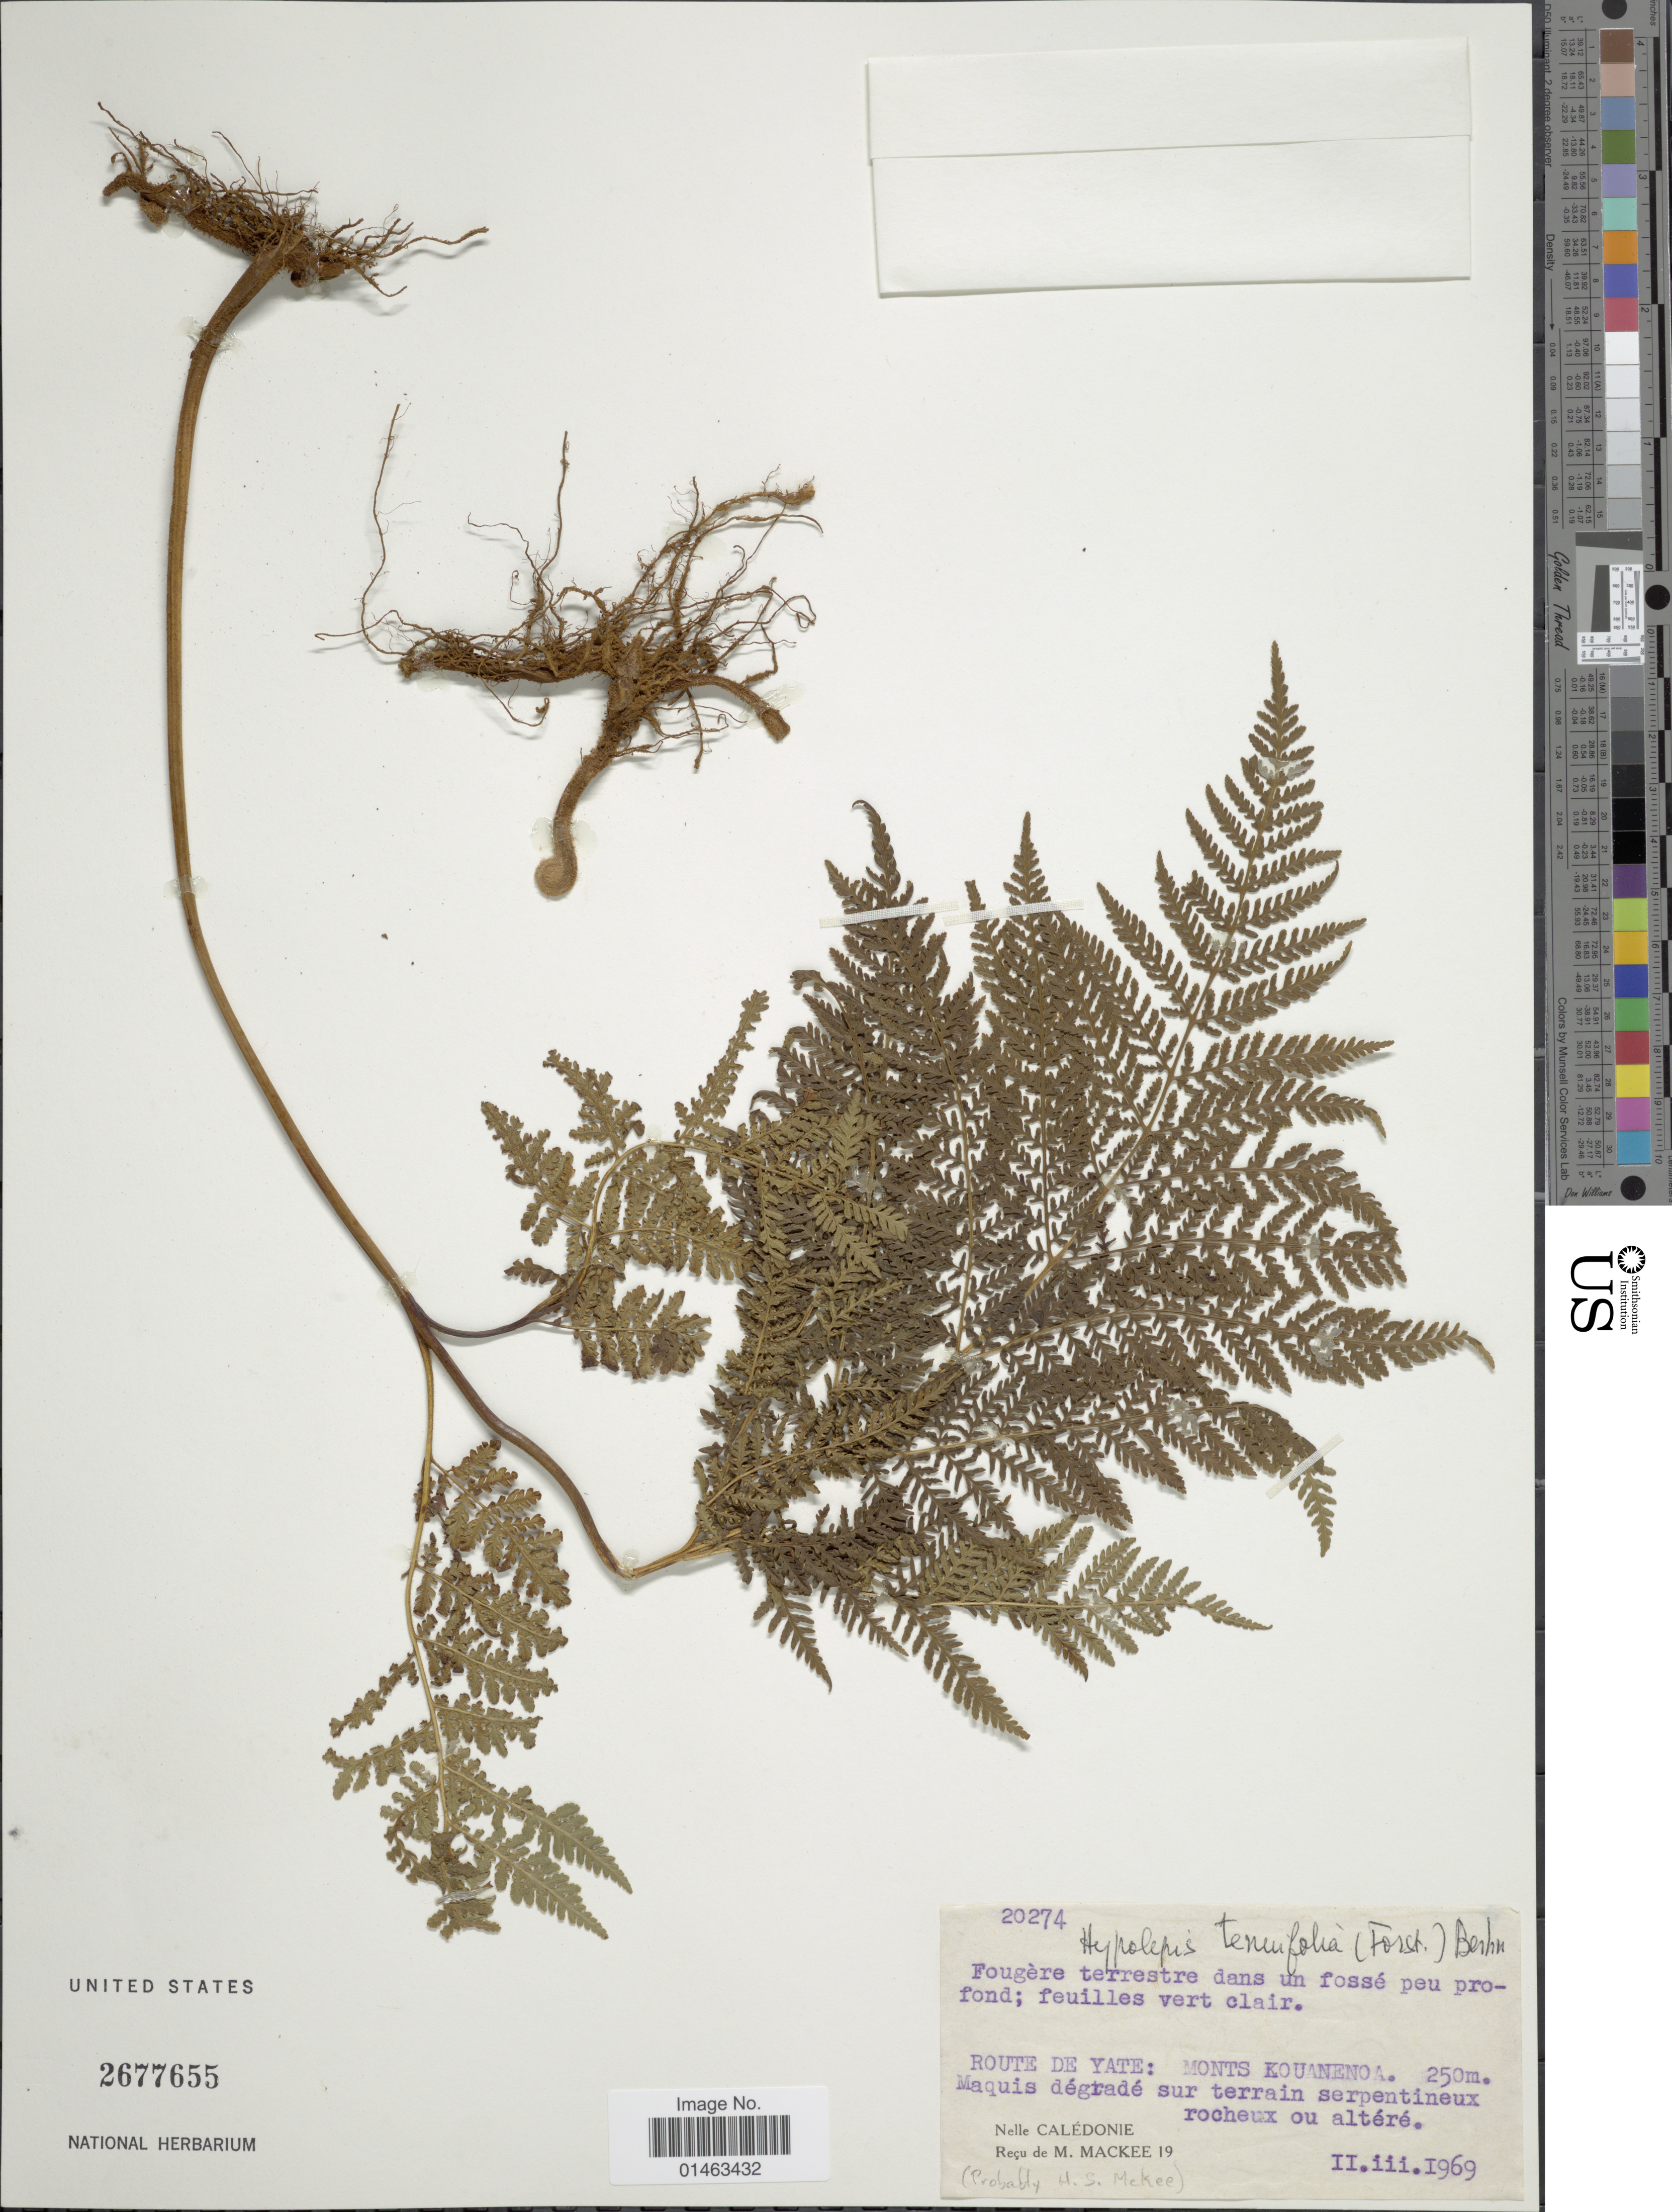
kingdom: Plantae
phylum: Tracheophyta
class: Polypodiopsida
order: Polypodiales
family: Dennstaedtiaceae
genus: Hypolepis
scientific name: Hypolepis tenuifolia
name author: (G. Forst.) Bernh.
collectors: M. Mackee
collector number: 19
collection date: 1969-03-02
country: New Caledonia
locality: Route de Yate: Monts Kouanenoa. Nelle Calédonie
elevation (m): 250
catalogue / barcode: US 2677655